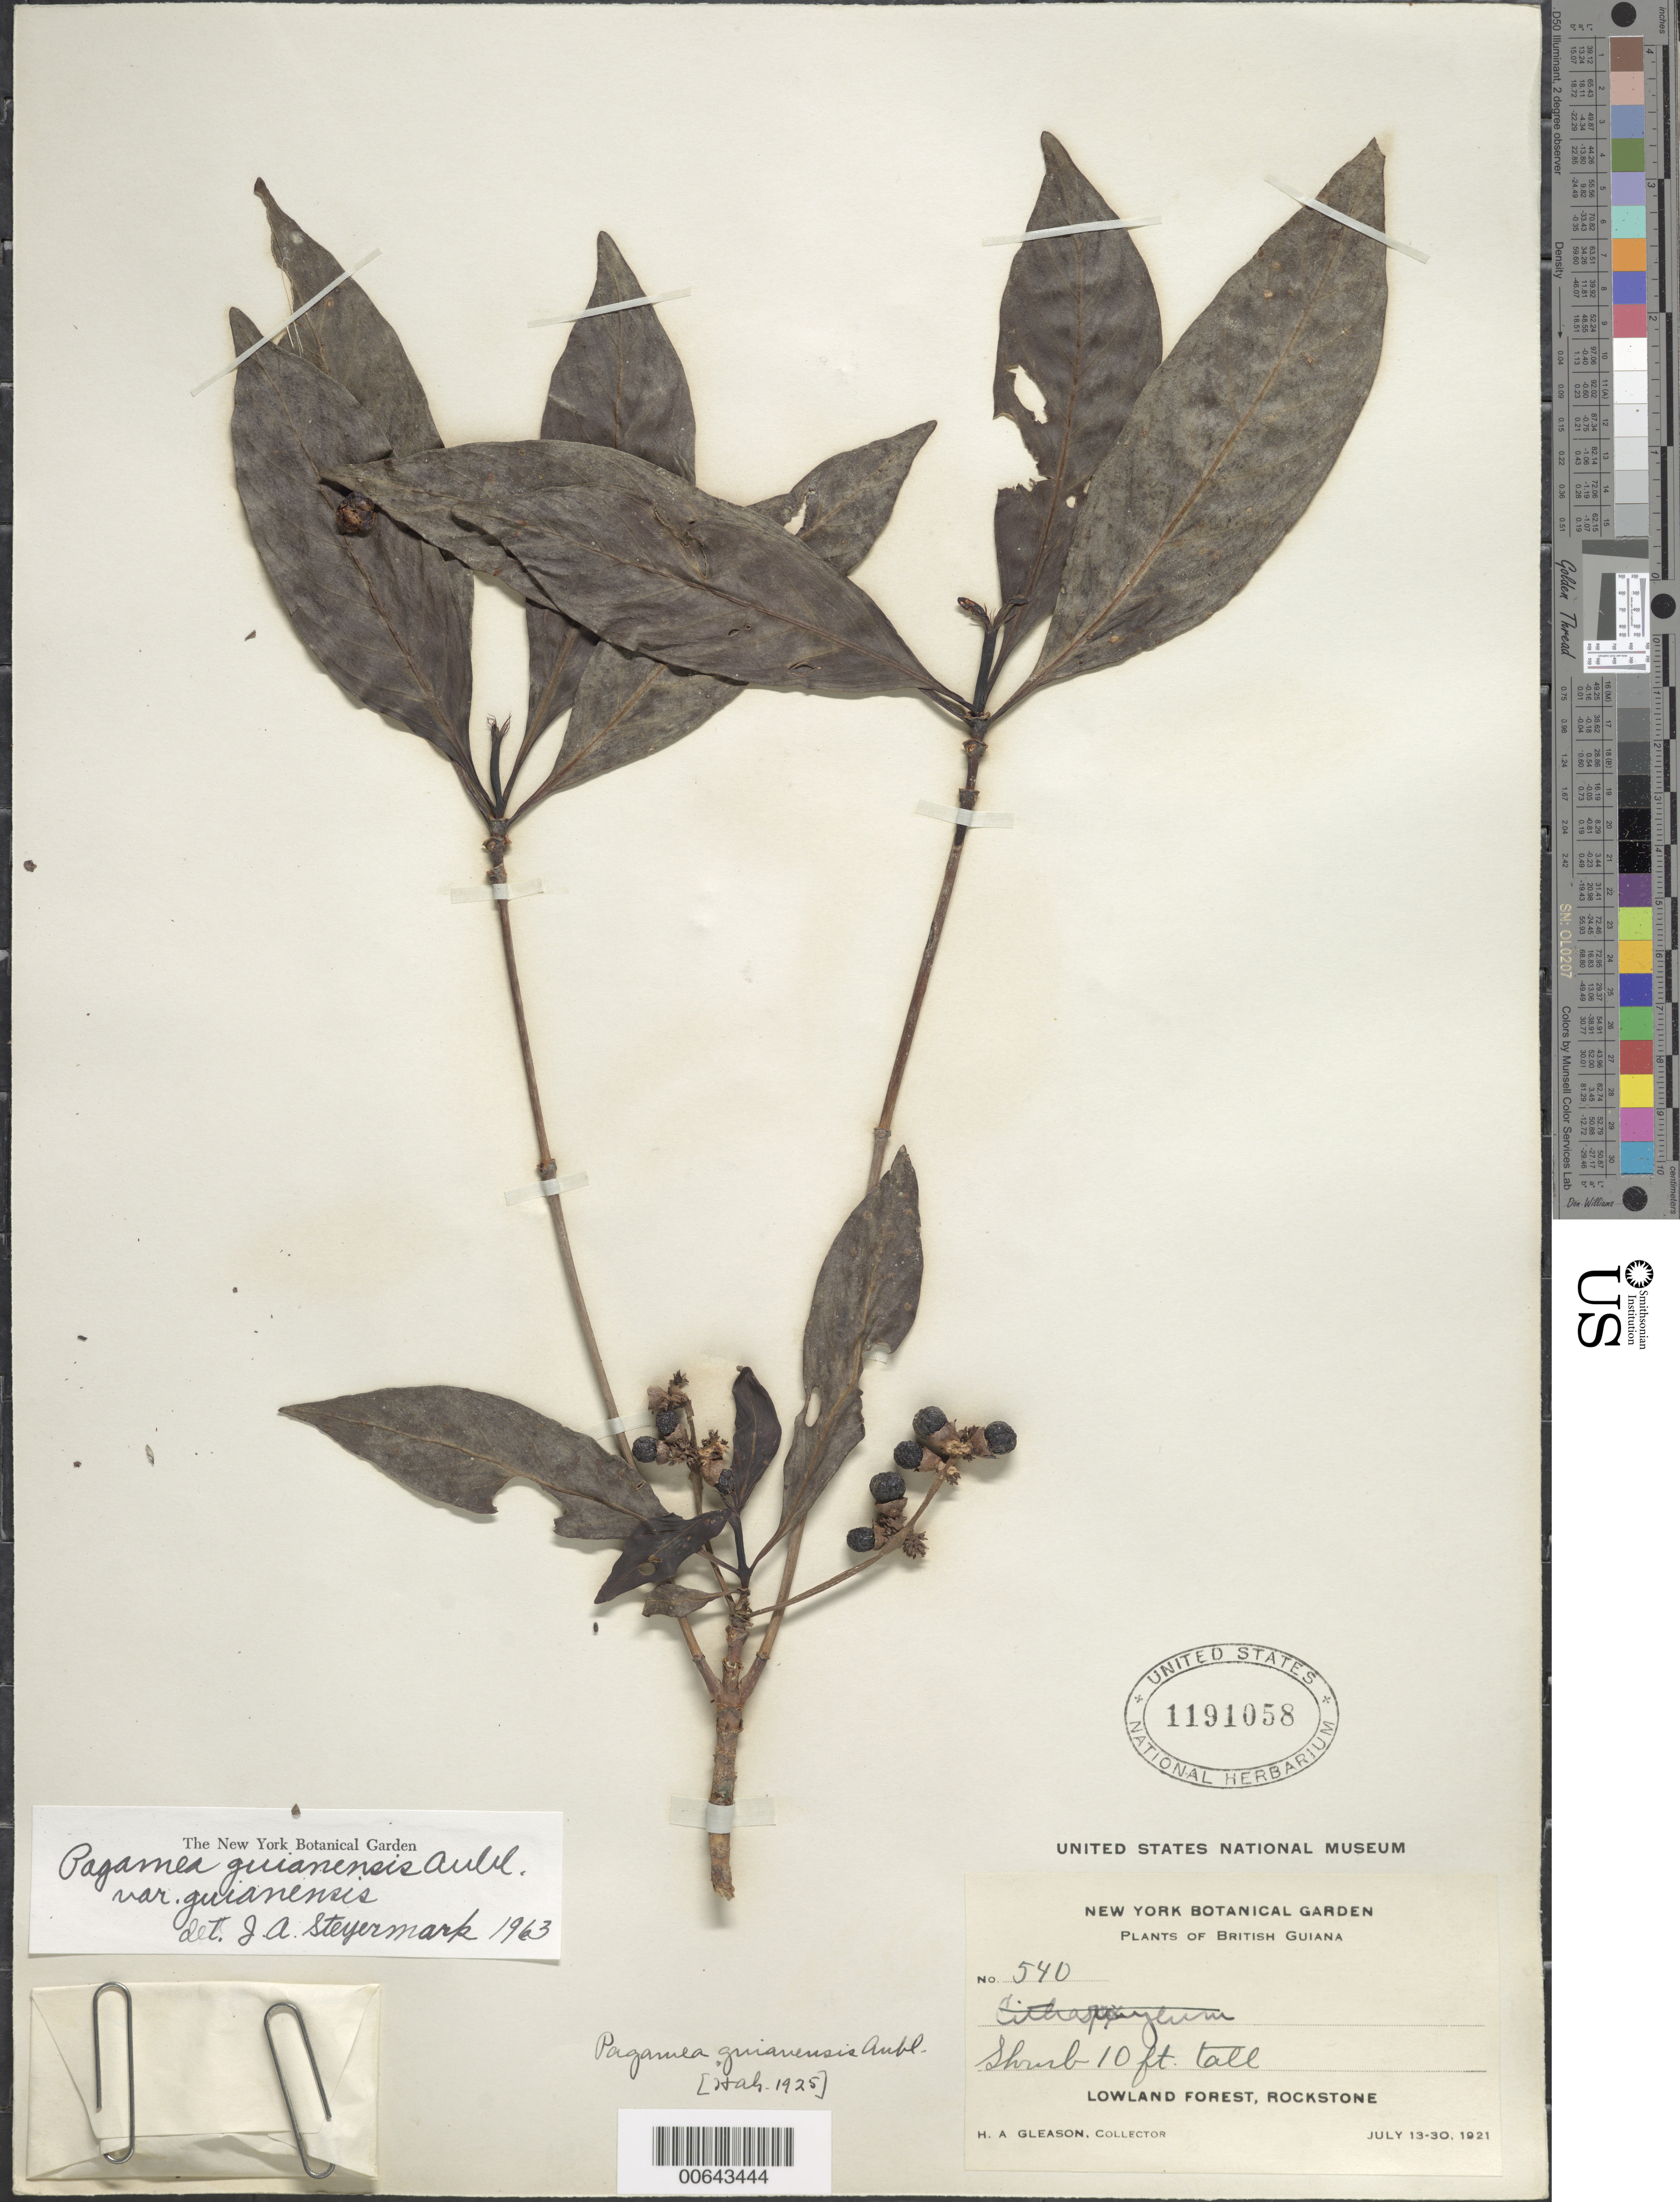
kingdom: Plantae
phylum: Tracheophyta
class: Magnoliopsida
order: Gentianales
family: Rubiaceae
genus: Pagamea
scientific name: Pagamea guianensis var. guianensis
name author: Aubl.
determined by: Steyermark, Julian A., (VEN)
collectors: H. A. Gleason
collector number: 540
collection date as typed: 13-Jul-21 to 30-Jul-21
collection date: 1921-07-13/1921-07-30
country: Guyana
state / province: U. Demerara-Berbice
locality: Rockstone, in and about the village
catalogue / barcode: US 1191058